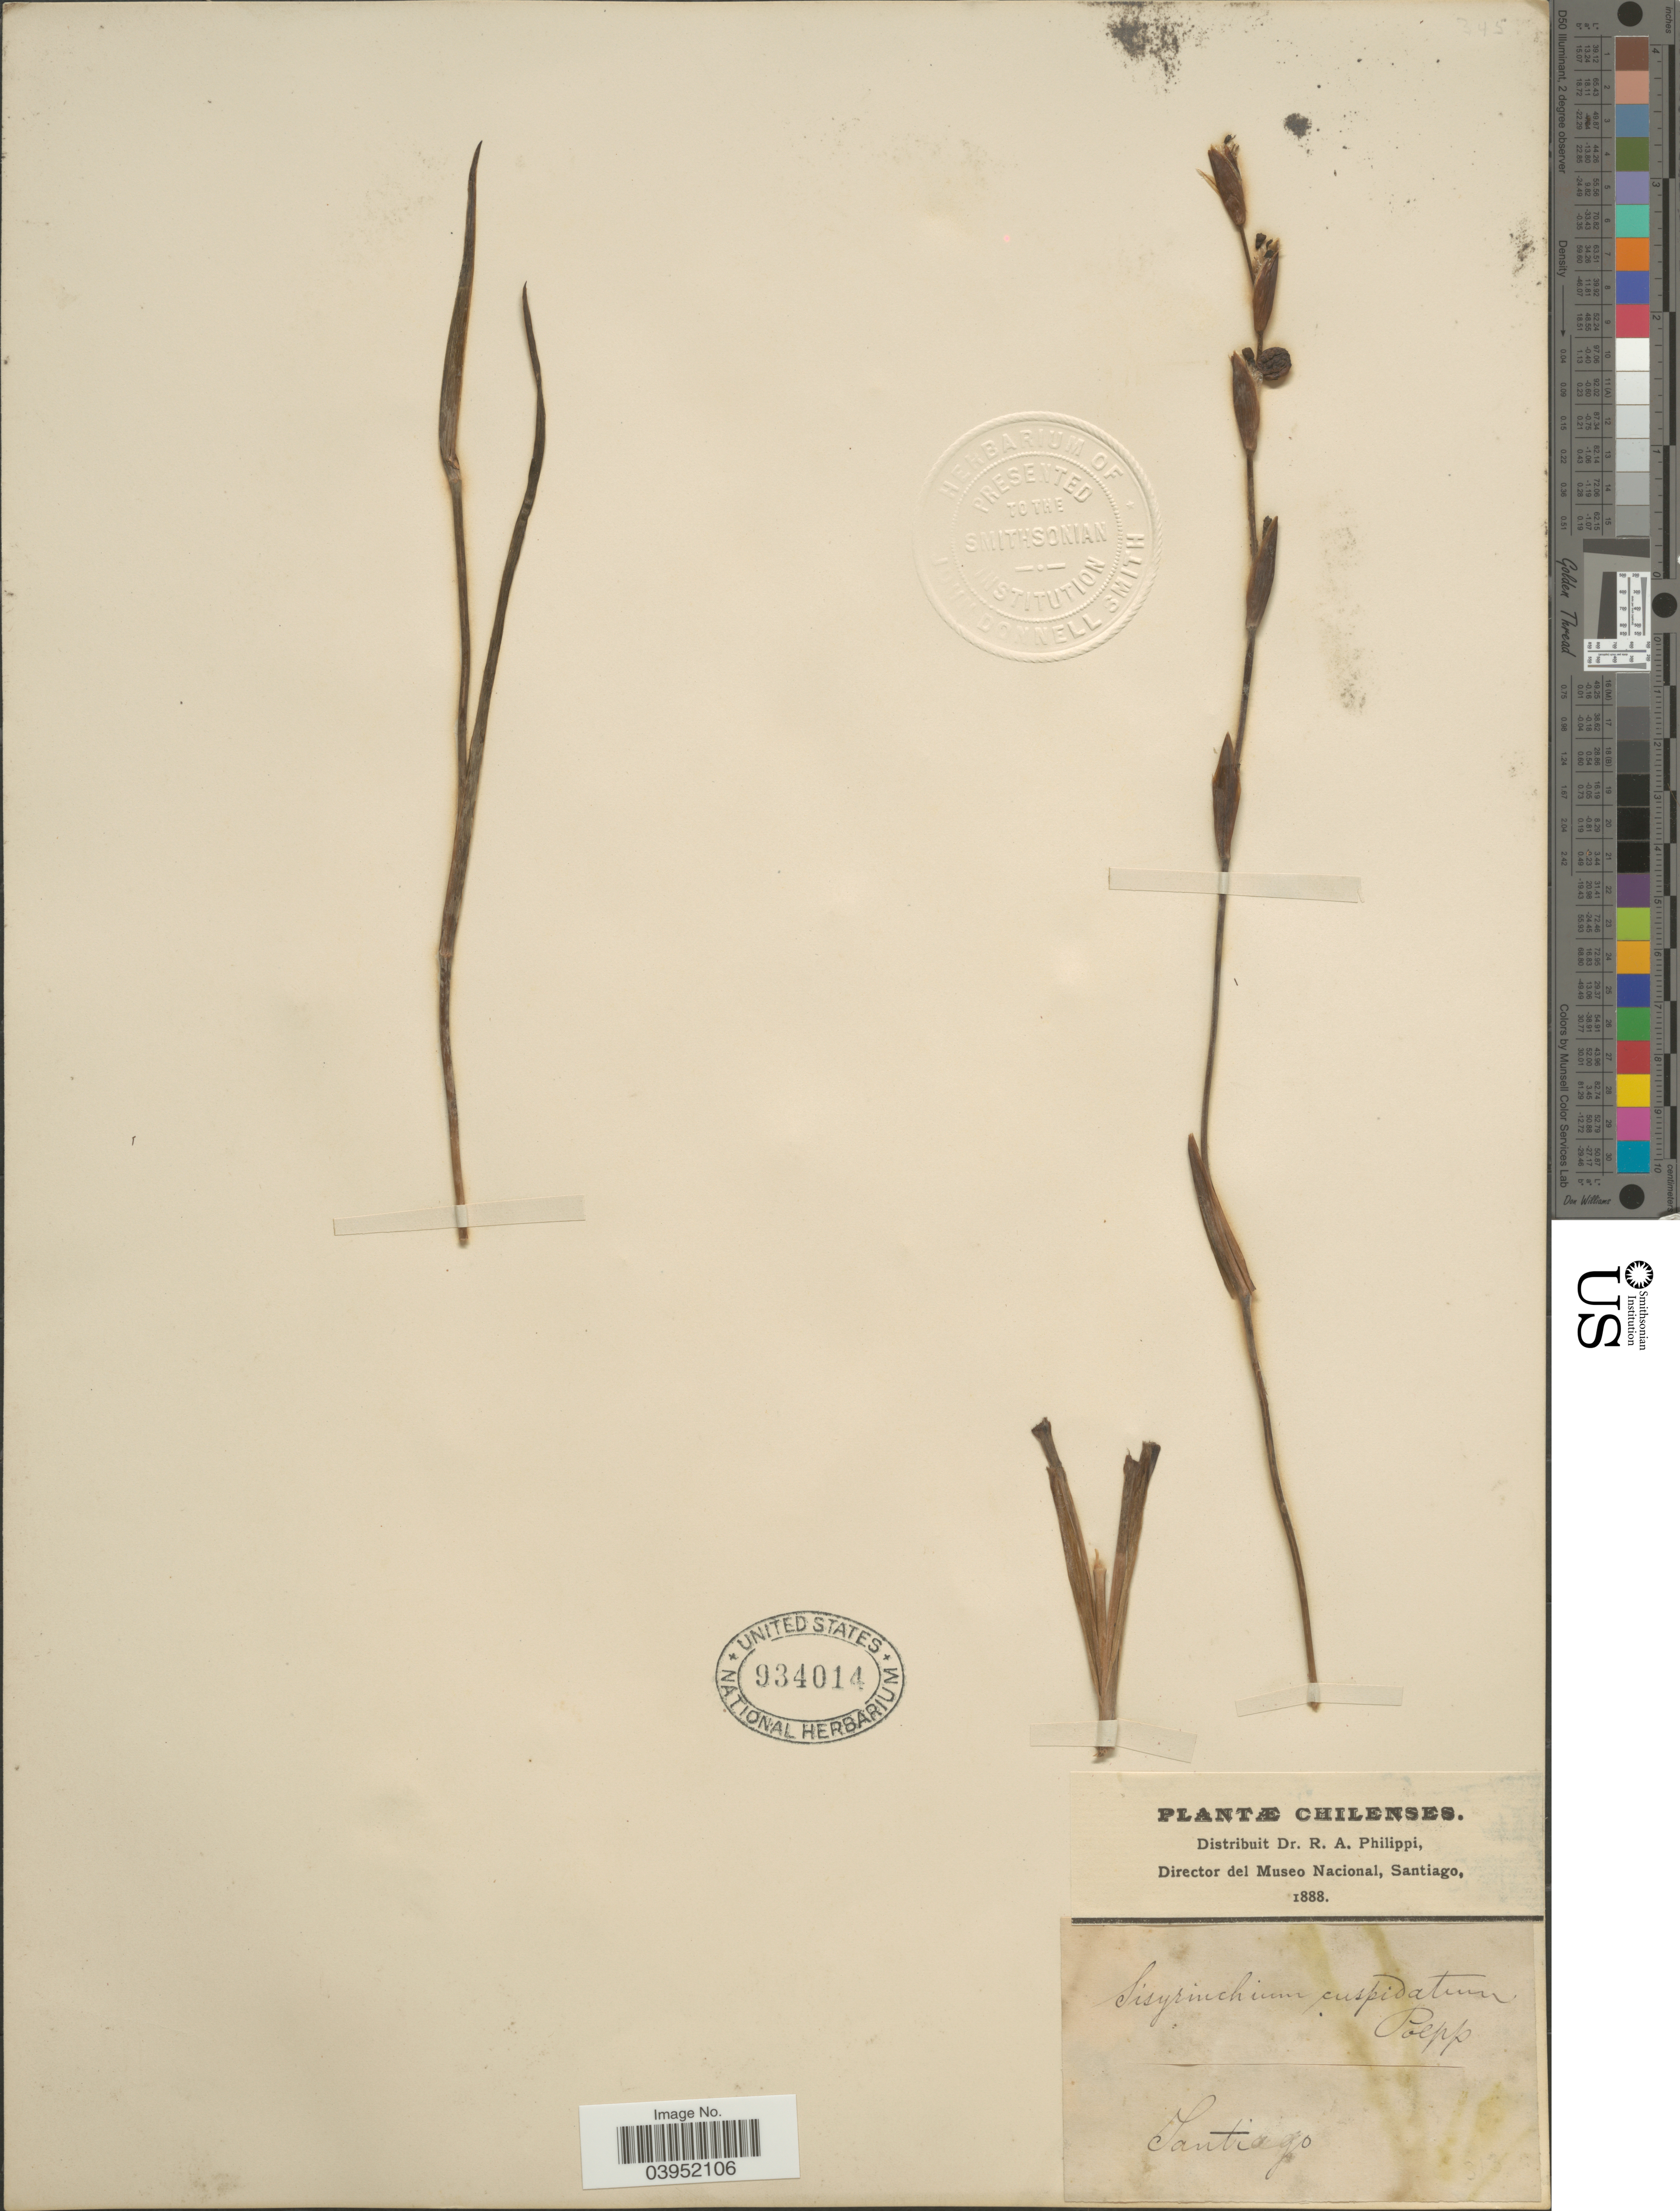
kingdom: Plantae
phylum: Tracheophyta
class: Liliopsida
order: Asparagales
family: Iridaceae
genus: Sisyrinchium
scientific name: Sisyrinchium cuspidatum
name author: Poepp.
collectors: ex. herb. R.A. Philippi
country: Chile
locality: Santiago.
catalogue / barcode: US 934014